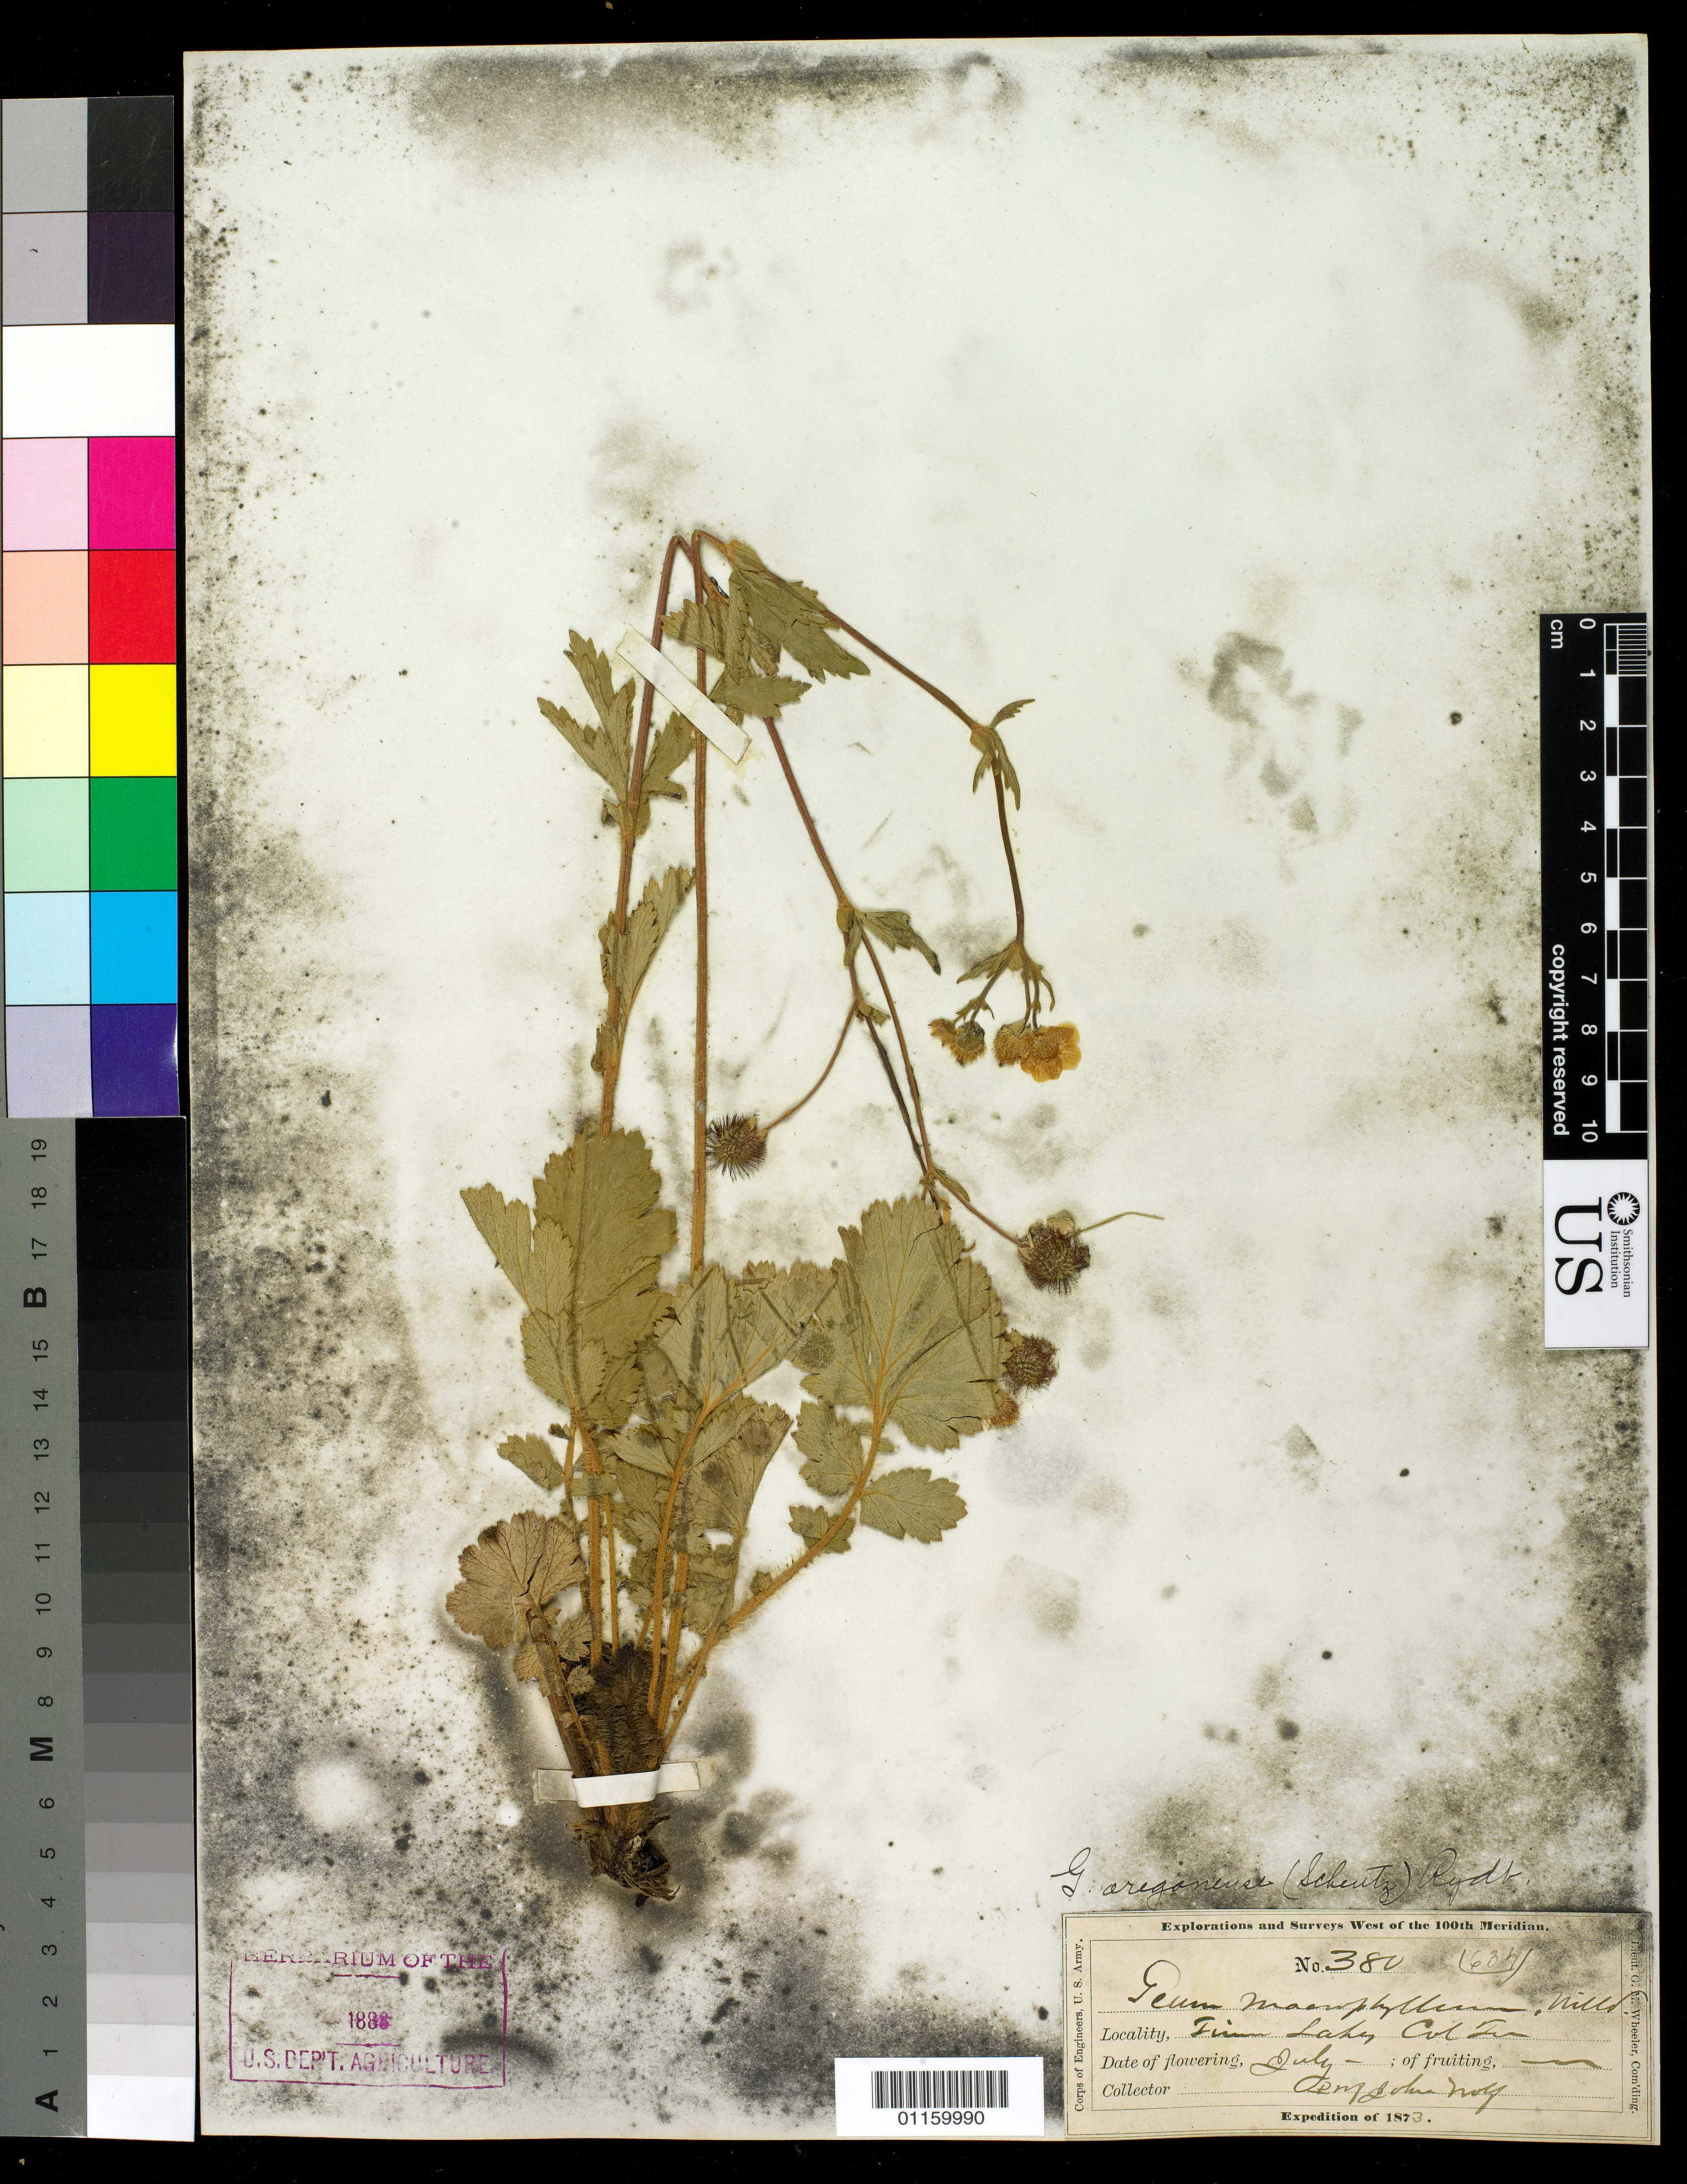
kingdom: Plantae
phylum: Tracheophyta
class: Magnoliopsida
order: Rosales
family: Rosaceae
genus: Geum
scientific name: Geum oregonense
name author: Rydb.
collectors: J. Wolf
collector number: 380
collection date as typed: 1873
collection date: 1873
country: United States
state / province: Colorado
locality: Twin Lakes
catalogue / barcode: US 1